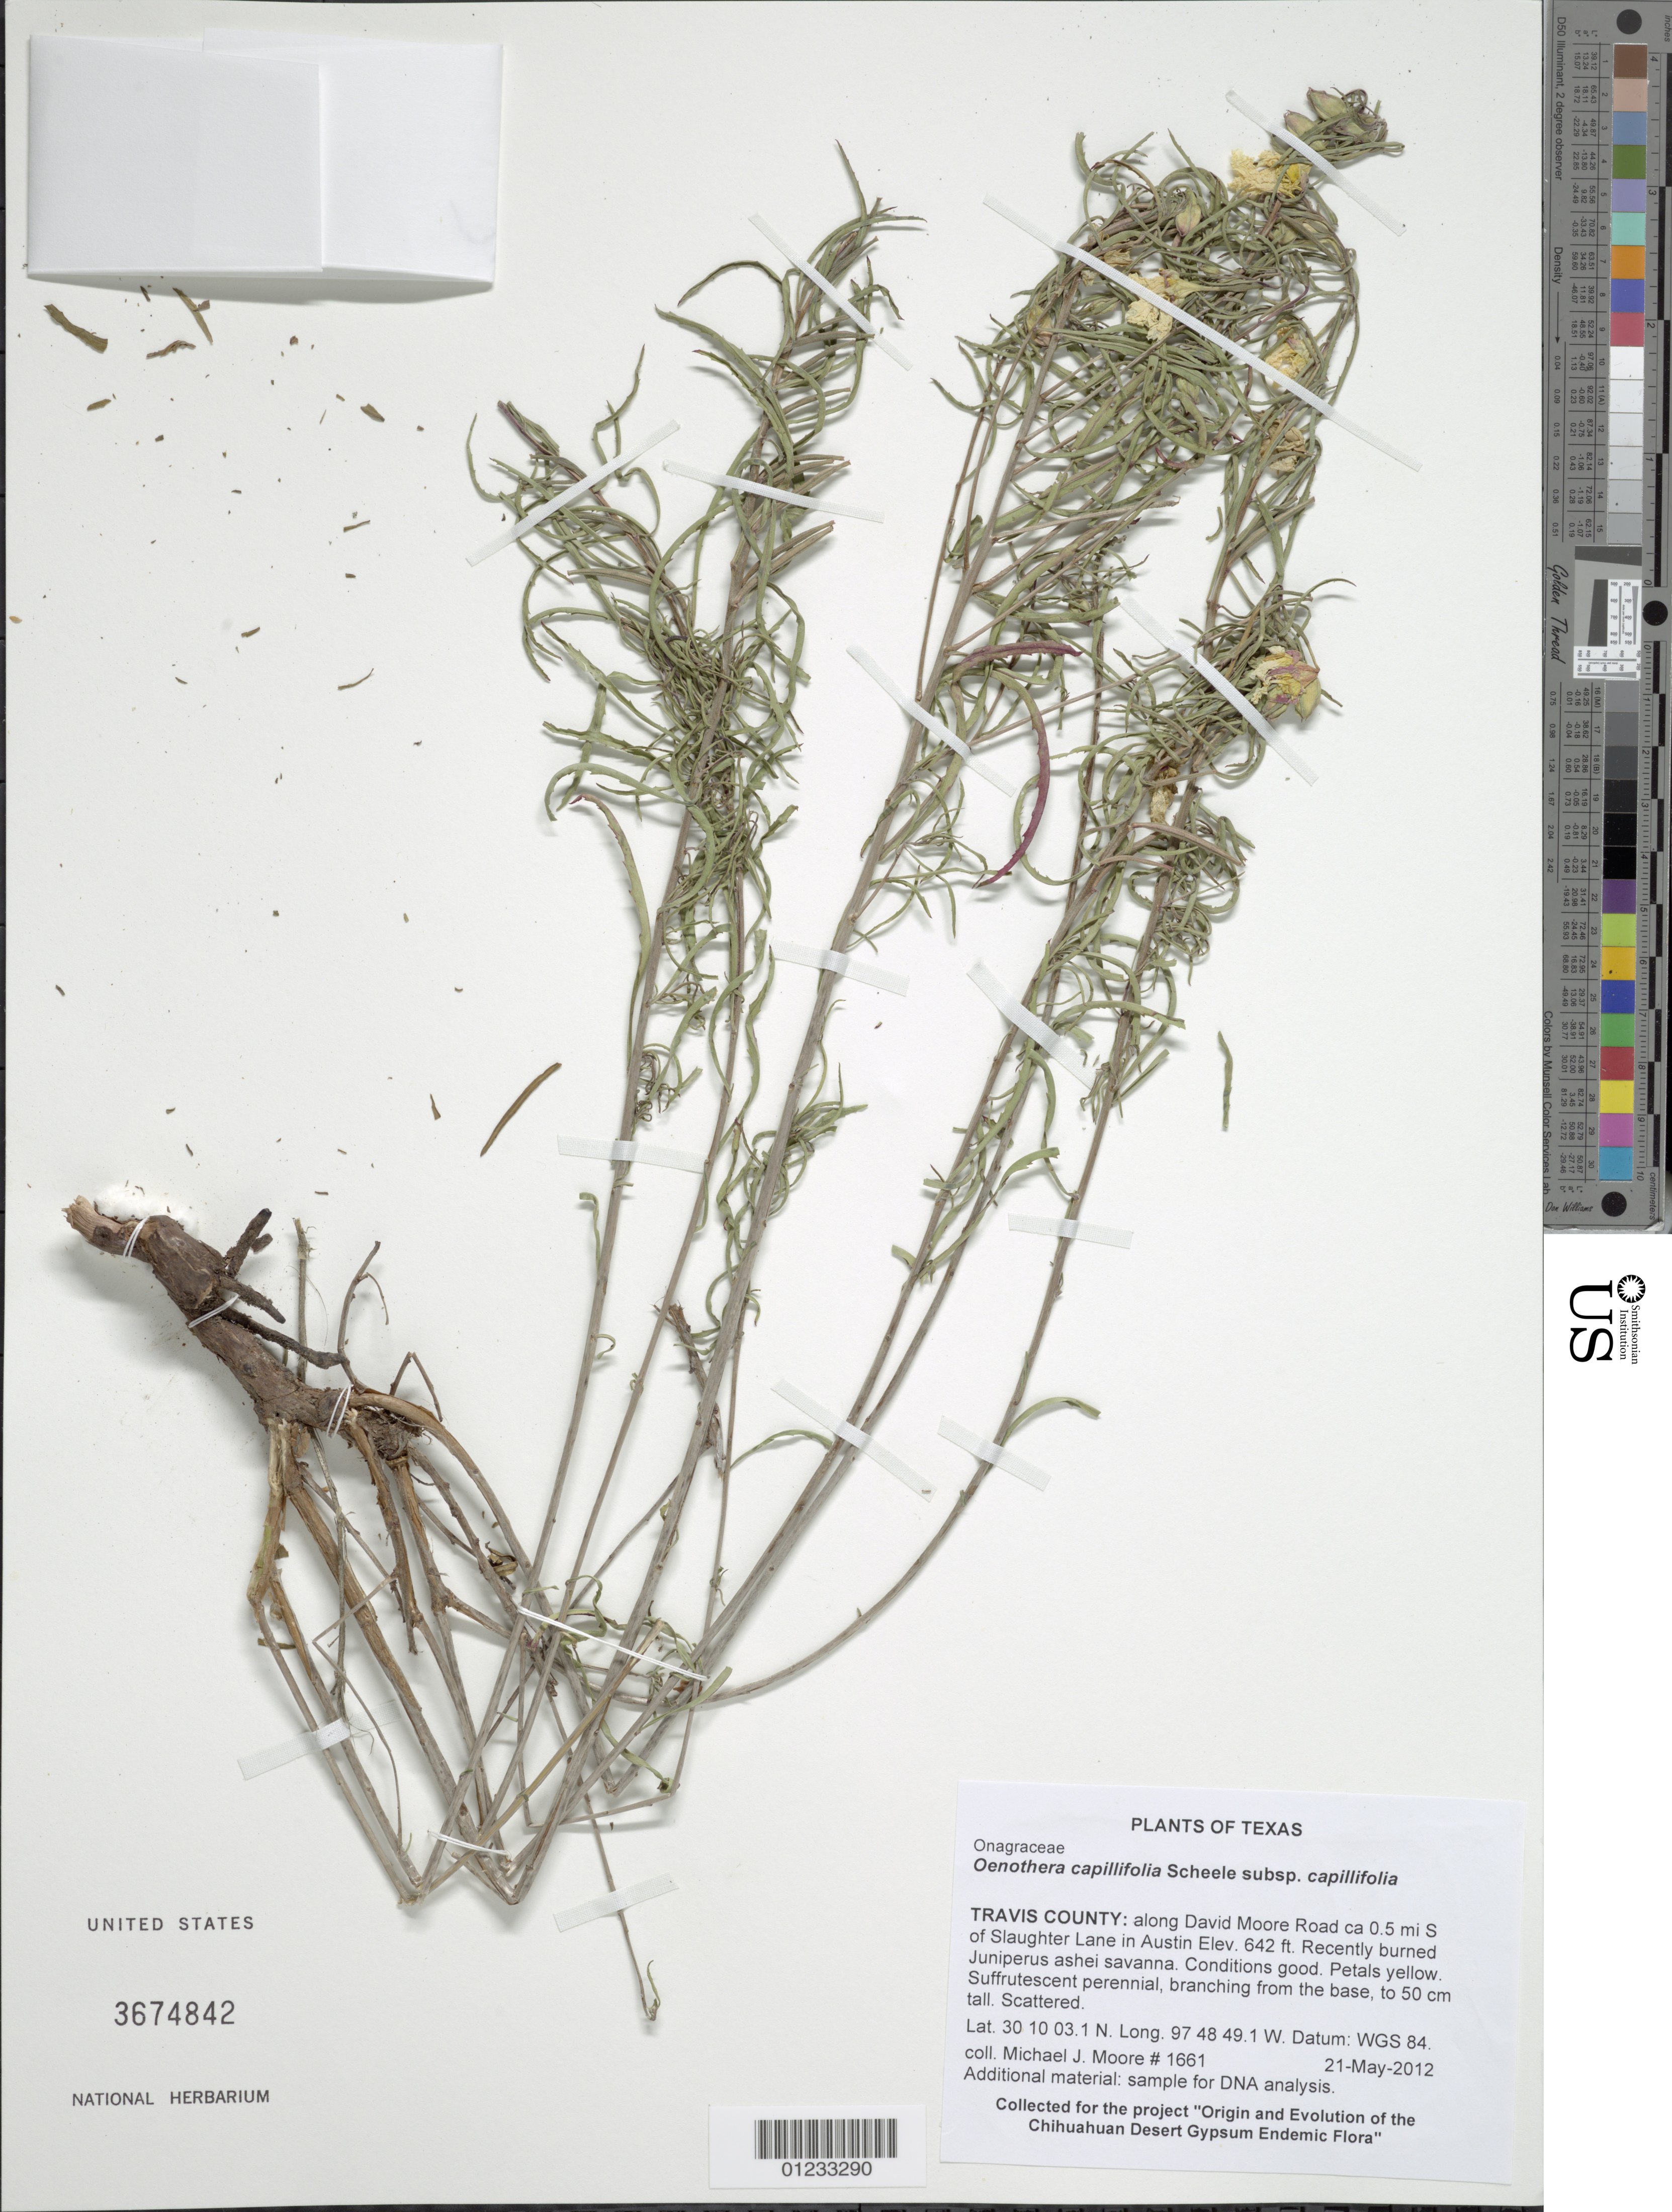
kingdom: Plantae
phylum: Tracheophyta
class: Magnoliopsida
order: Myrtales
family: Onagraceae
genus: Oenothera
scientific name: Oenothera capillifolia subsp. capillifolia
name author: Scheele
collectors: M. J. Moore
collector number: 1661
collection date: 2008-05-20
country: United States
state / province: Texas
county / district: Travis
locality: along David Moore Road ca 0.5 mi S of Slaughter Lane in Austin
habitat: Recently burned Juniperus ashei savanna. Conditions good.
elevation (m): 196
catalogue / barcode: US 3674842